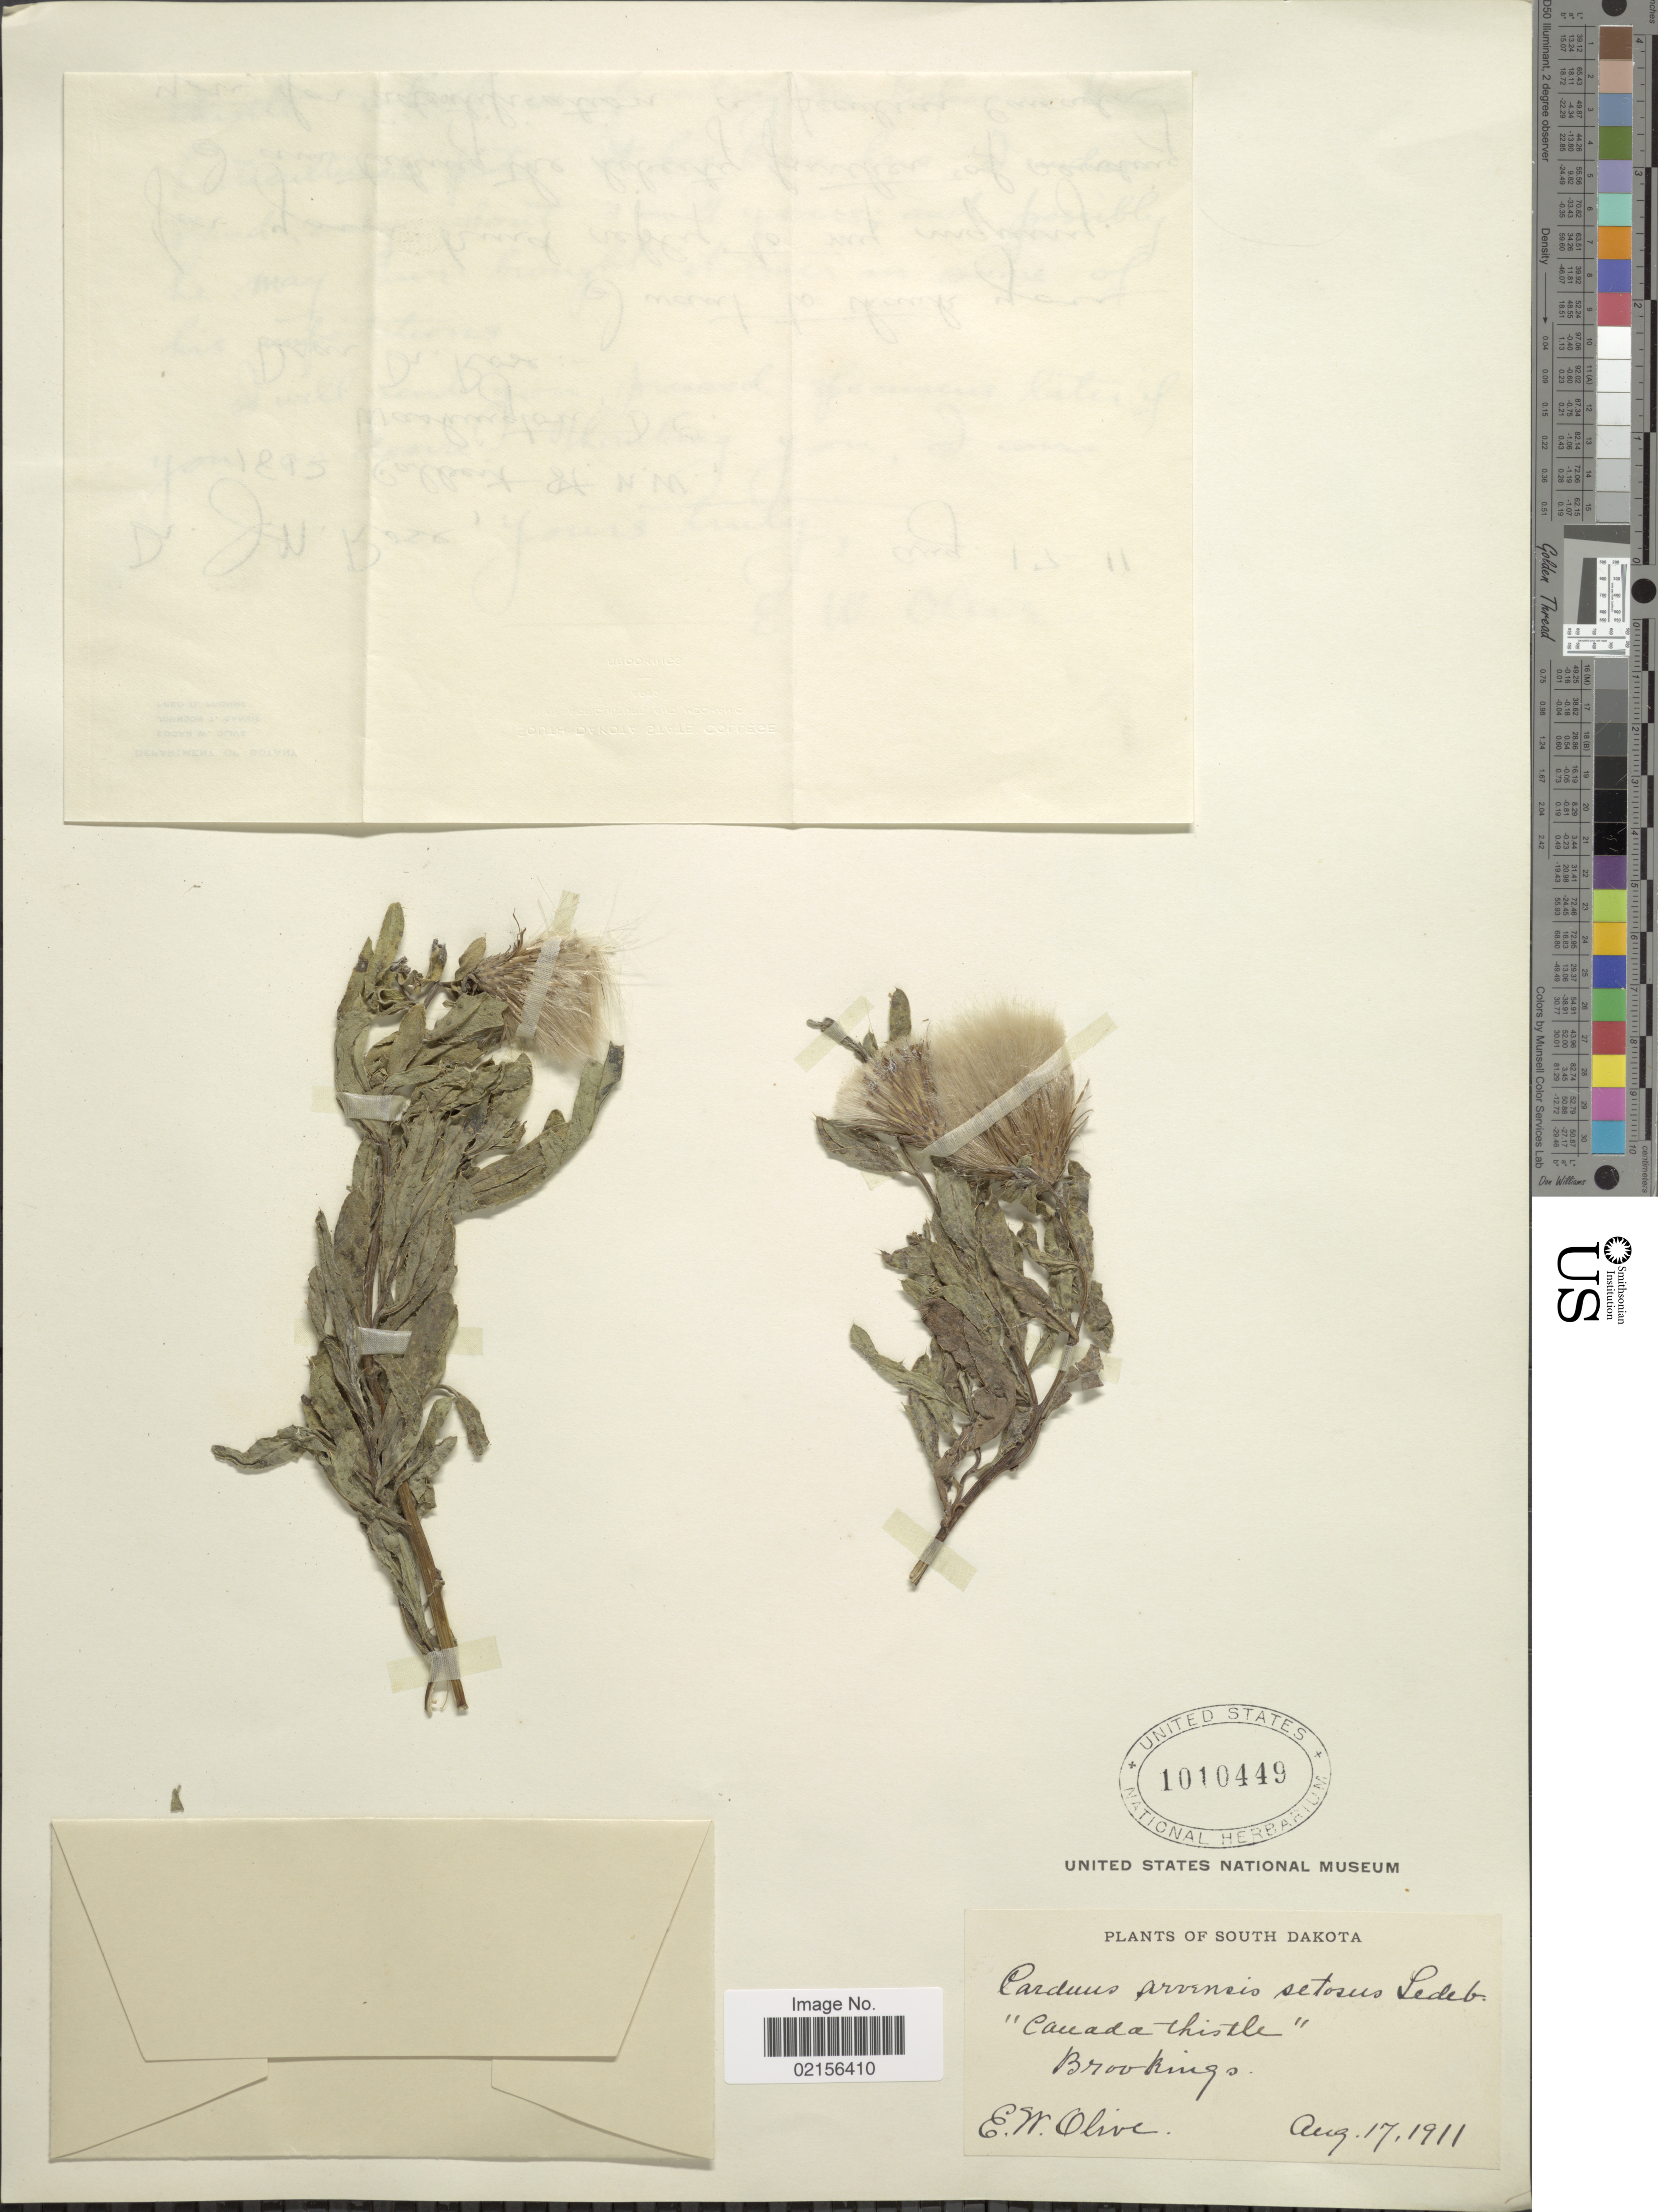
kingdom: Plantae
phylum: Tracheophyta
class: Magnoliopsida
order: Asterales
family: Asteraceae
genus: Cirsium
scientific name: Cirsium arvense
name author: (L.) Scop.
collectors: E. Olive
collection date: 1911-08-17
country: United States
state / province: South Dakota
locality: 'Canada thistle' Brookings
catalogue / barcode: US 1010449